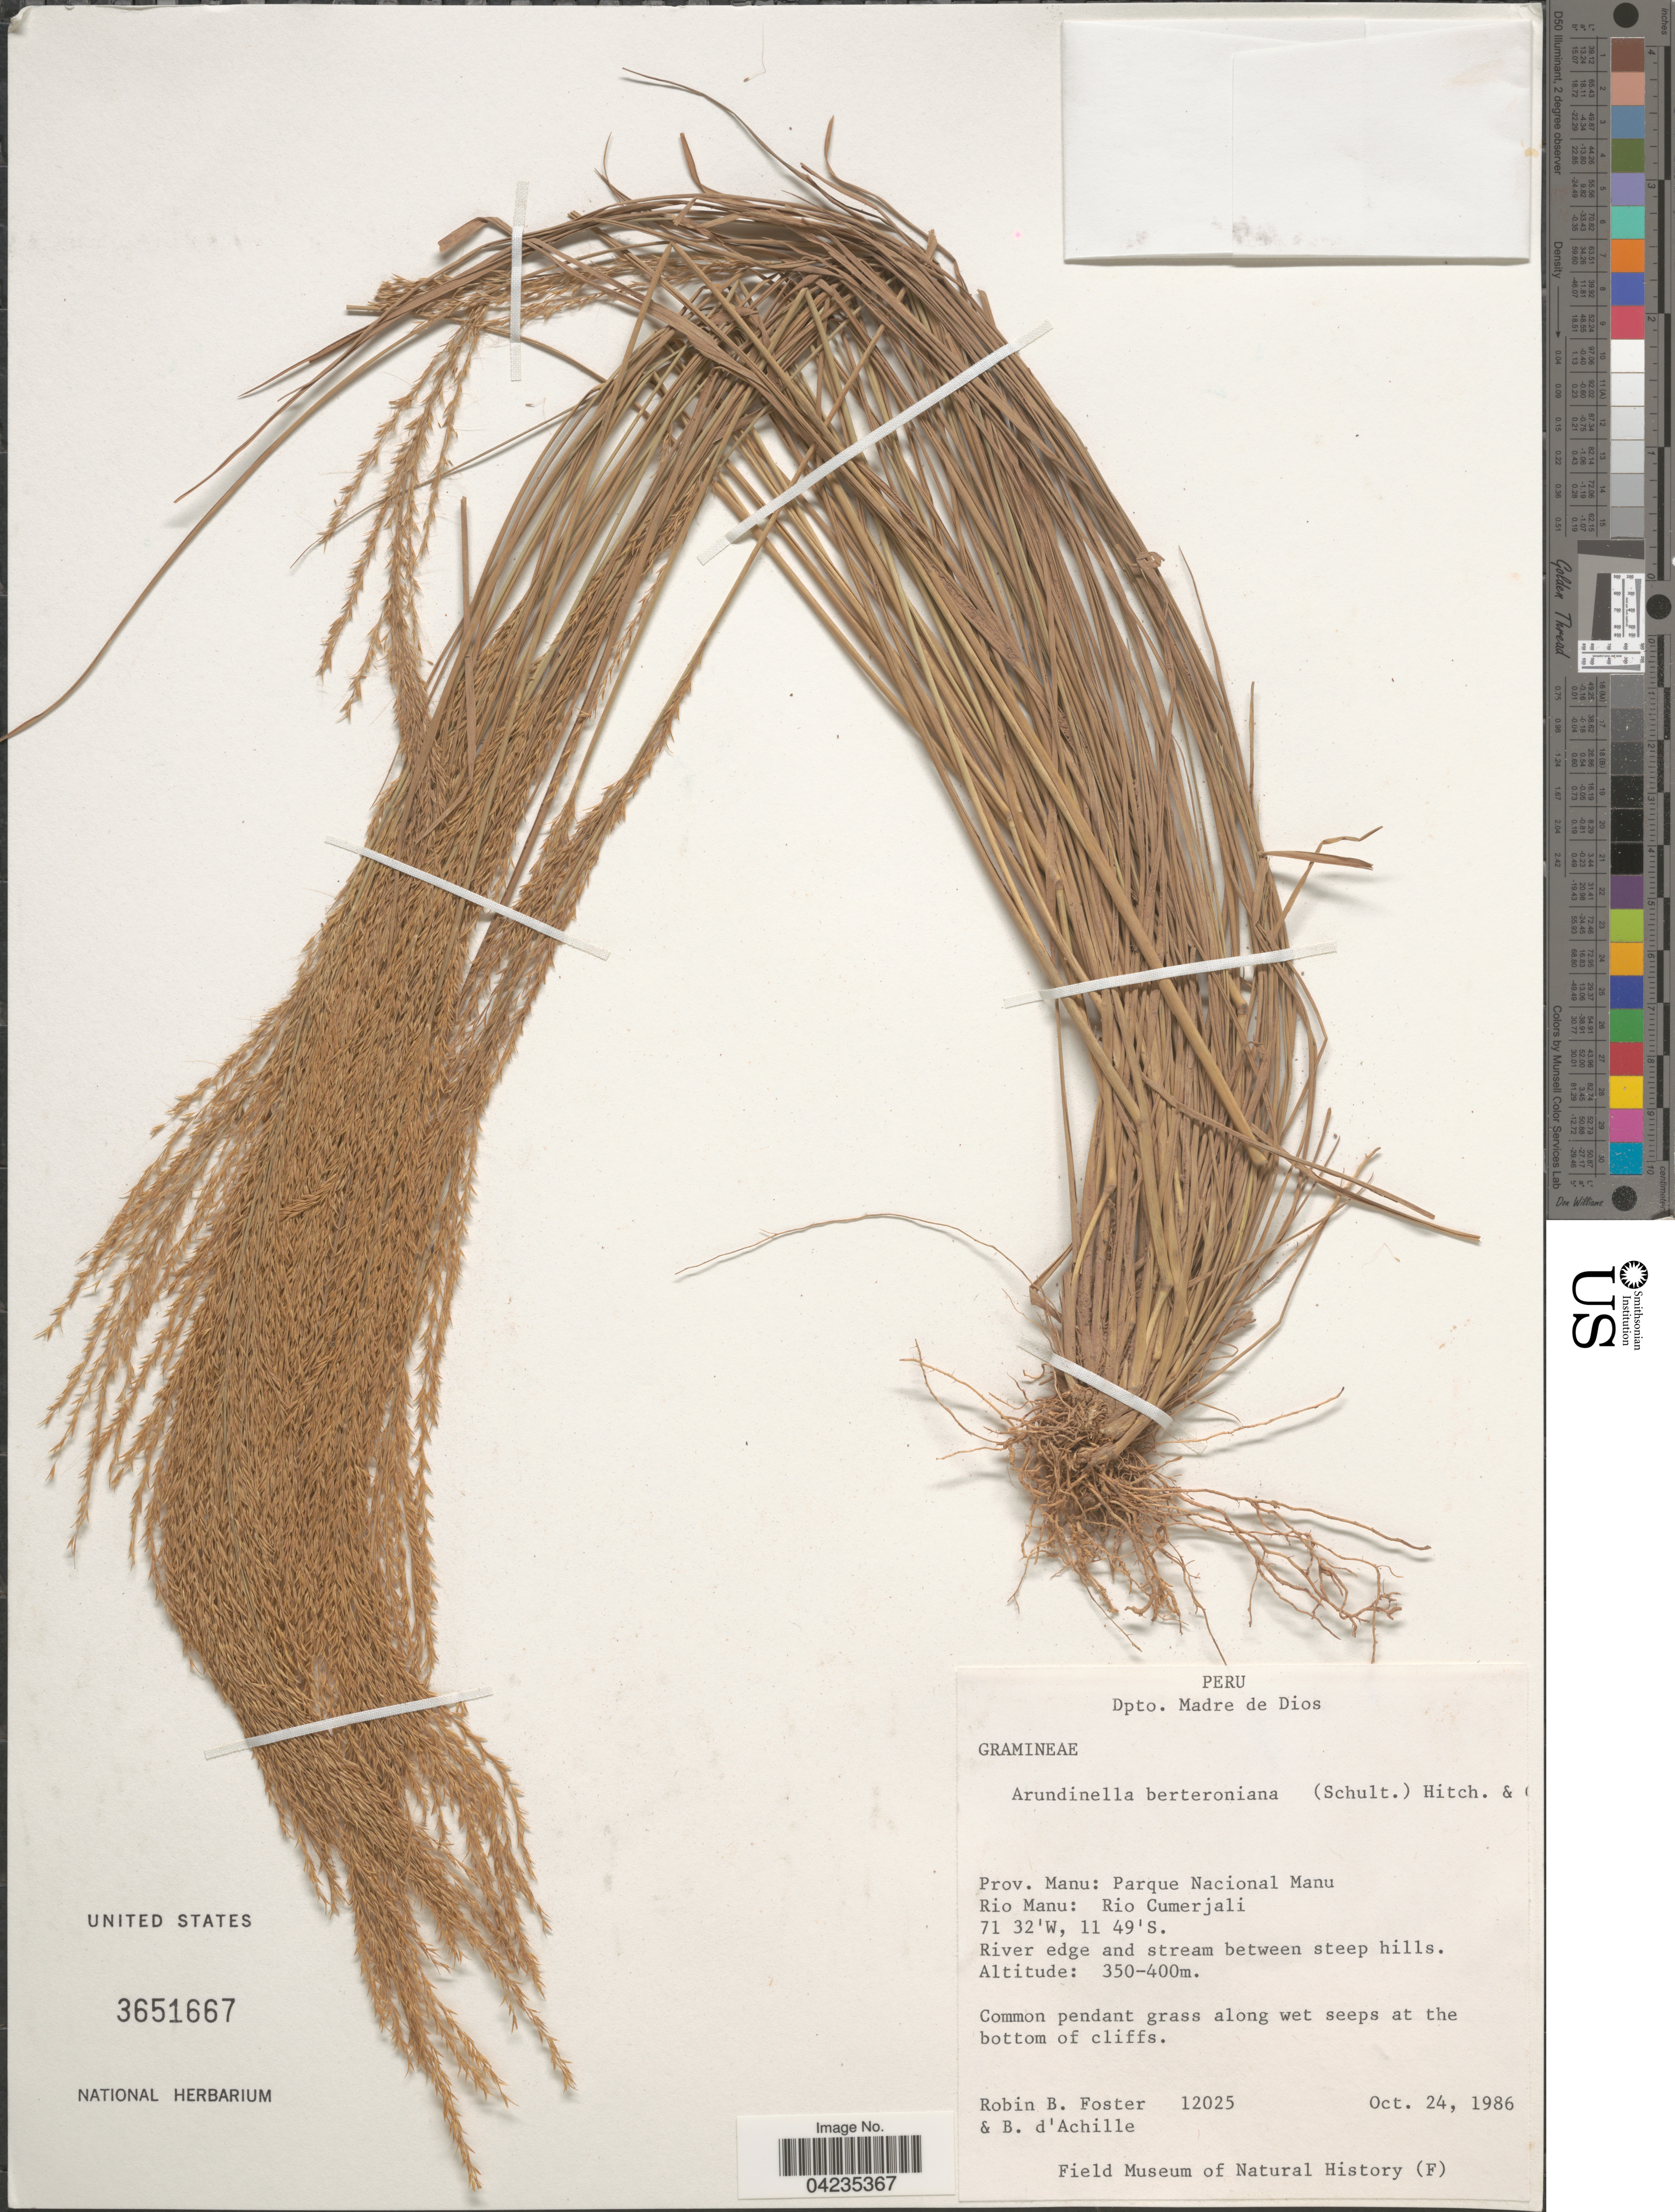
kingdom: Plantae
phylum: Tracheophyta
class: Liliopsida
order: Poales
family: Poaceae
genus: Arundinella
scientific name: Arundinella berteroniana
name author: (Schult.) Hitchc. & Chase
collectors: R. B. Foster & B. d'Achille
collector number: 12025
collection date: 1986-10-24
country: Peru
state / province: Madre de Dios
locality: Dpto. Madre de Dios. Prov. Manu: Parque Nacional Manu. Rio Manu: Rio Cumerjali.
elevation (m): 350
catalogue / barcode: US 3651667